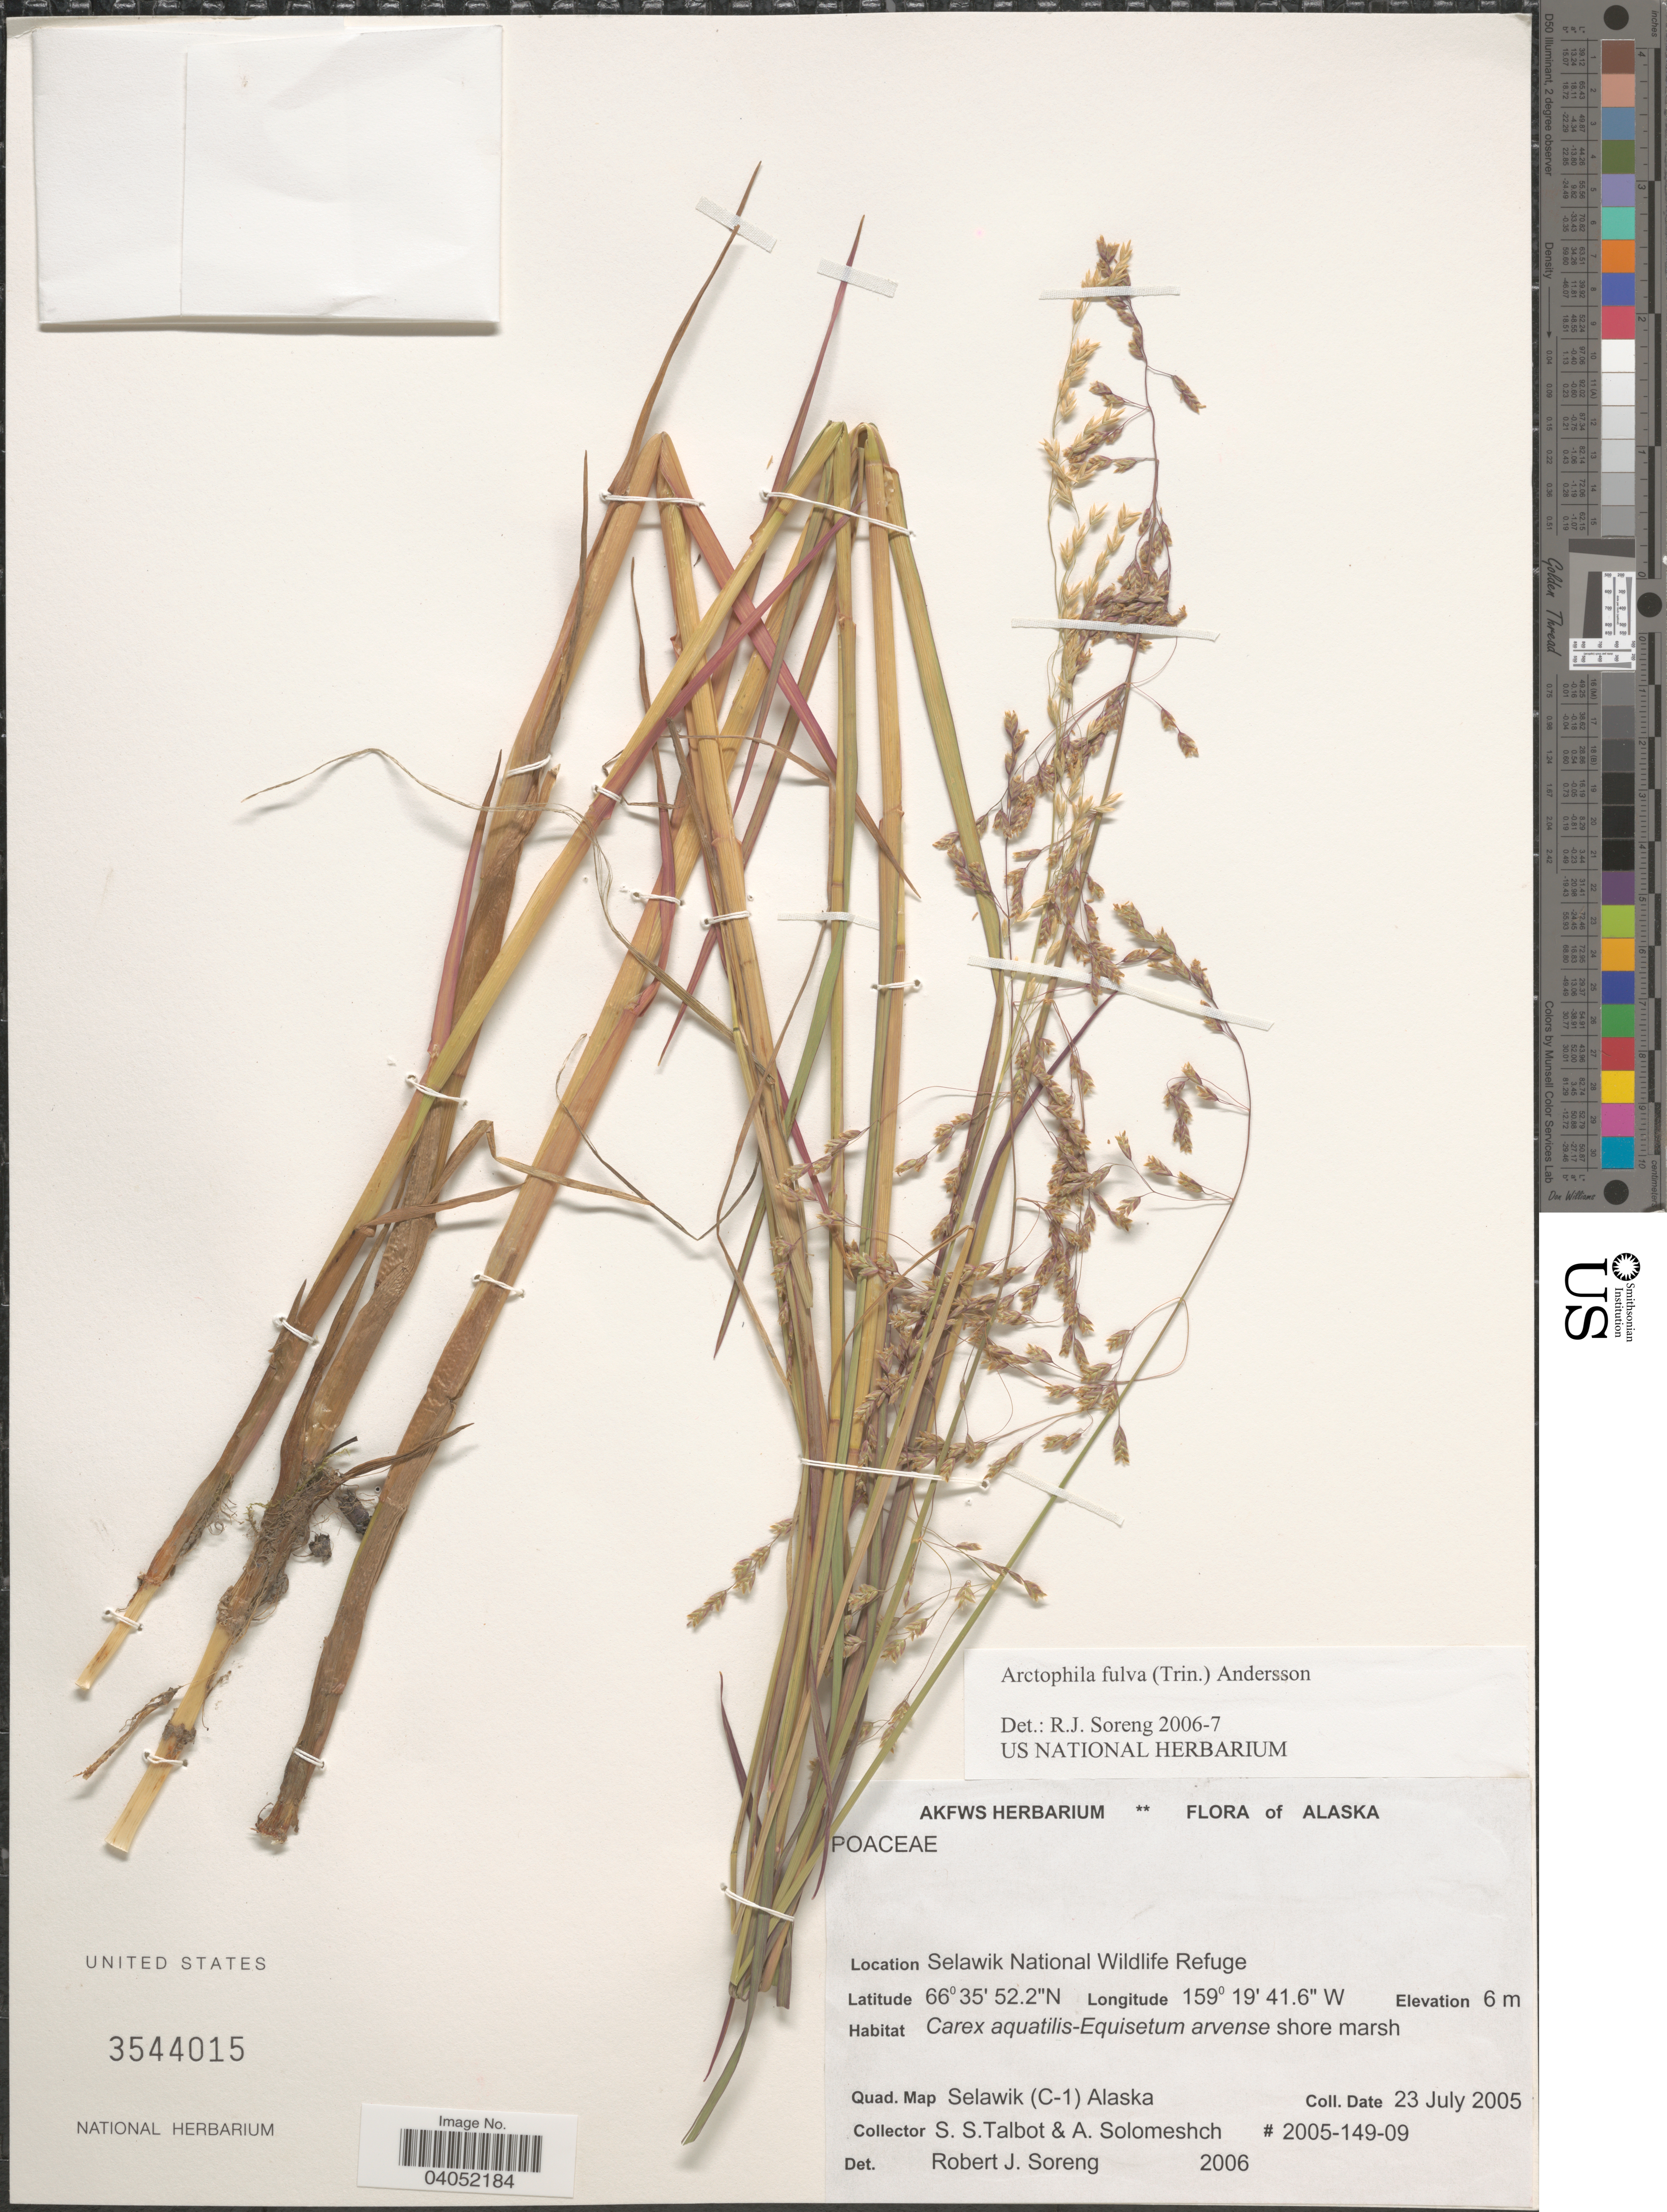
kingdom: Plantae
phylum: Tracheophyta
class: Liliopsida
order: Poales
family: Poaceae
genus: Arctophila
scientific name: Arctophila fulva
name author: (Trin.) Andersson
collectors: S. S. Talbot & A. Solomeshch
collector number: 2005-149-09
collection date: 2005-07-23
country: United States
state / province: Alaska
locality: Selawik National Wildlife Refuge.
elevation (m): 6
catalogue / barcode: US 3544015